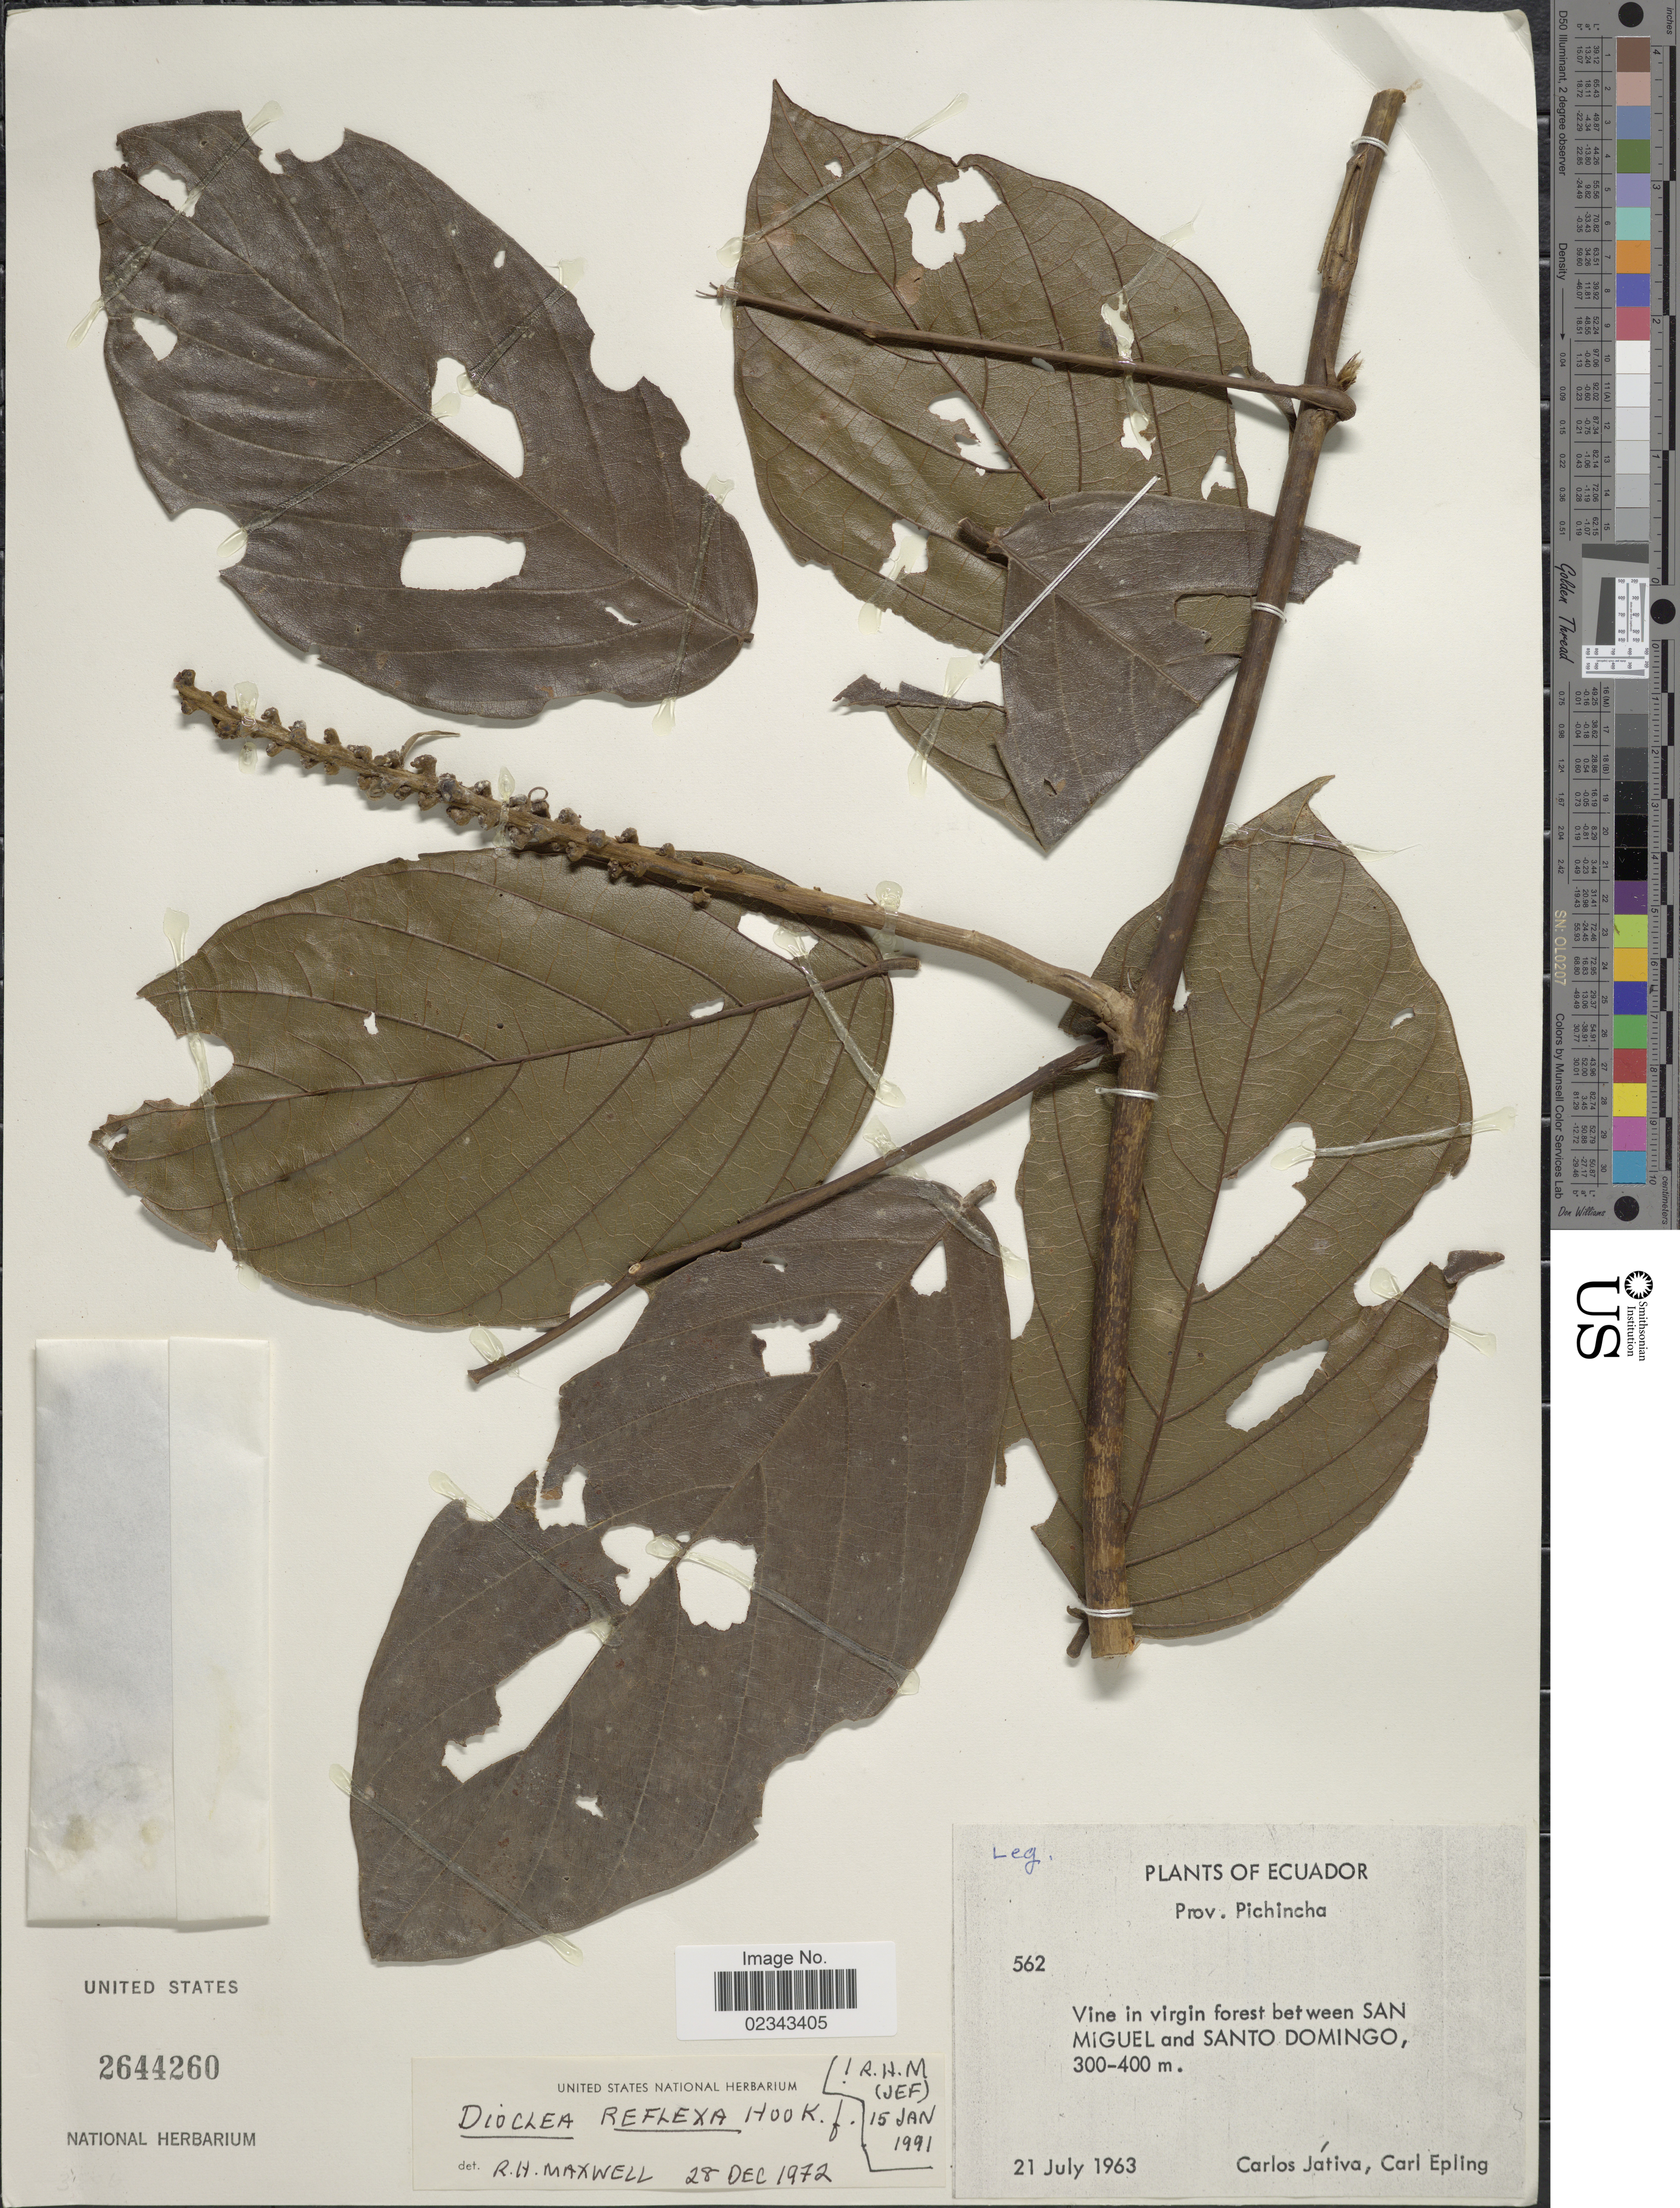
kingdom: Plantae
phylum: Tracheophyta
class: Magnoliopsida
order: Fabales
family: Fabaceae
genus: Macropsychanthus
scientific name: Macropsychanthus comosus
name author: (G. Mey.) L.P. Queiroz & Snak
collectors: C. D. Játiva & C. C. Epling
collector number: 562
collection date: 1963-07-21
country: Ecuador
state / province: Pichincha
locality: Vine in virgin forest between San Miguel and Santo Domingo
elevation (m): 300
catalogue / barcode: US 2644260